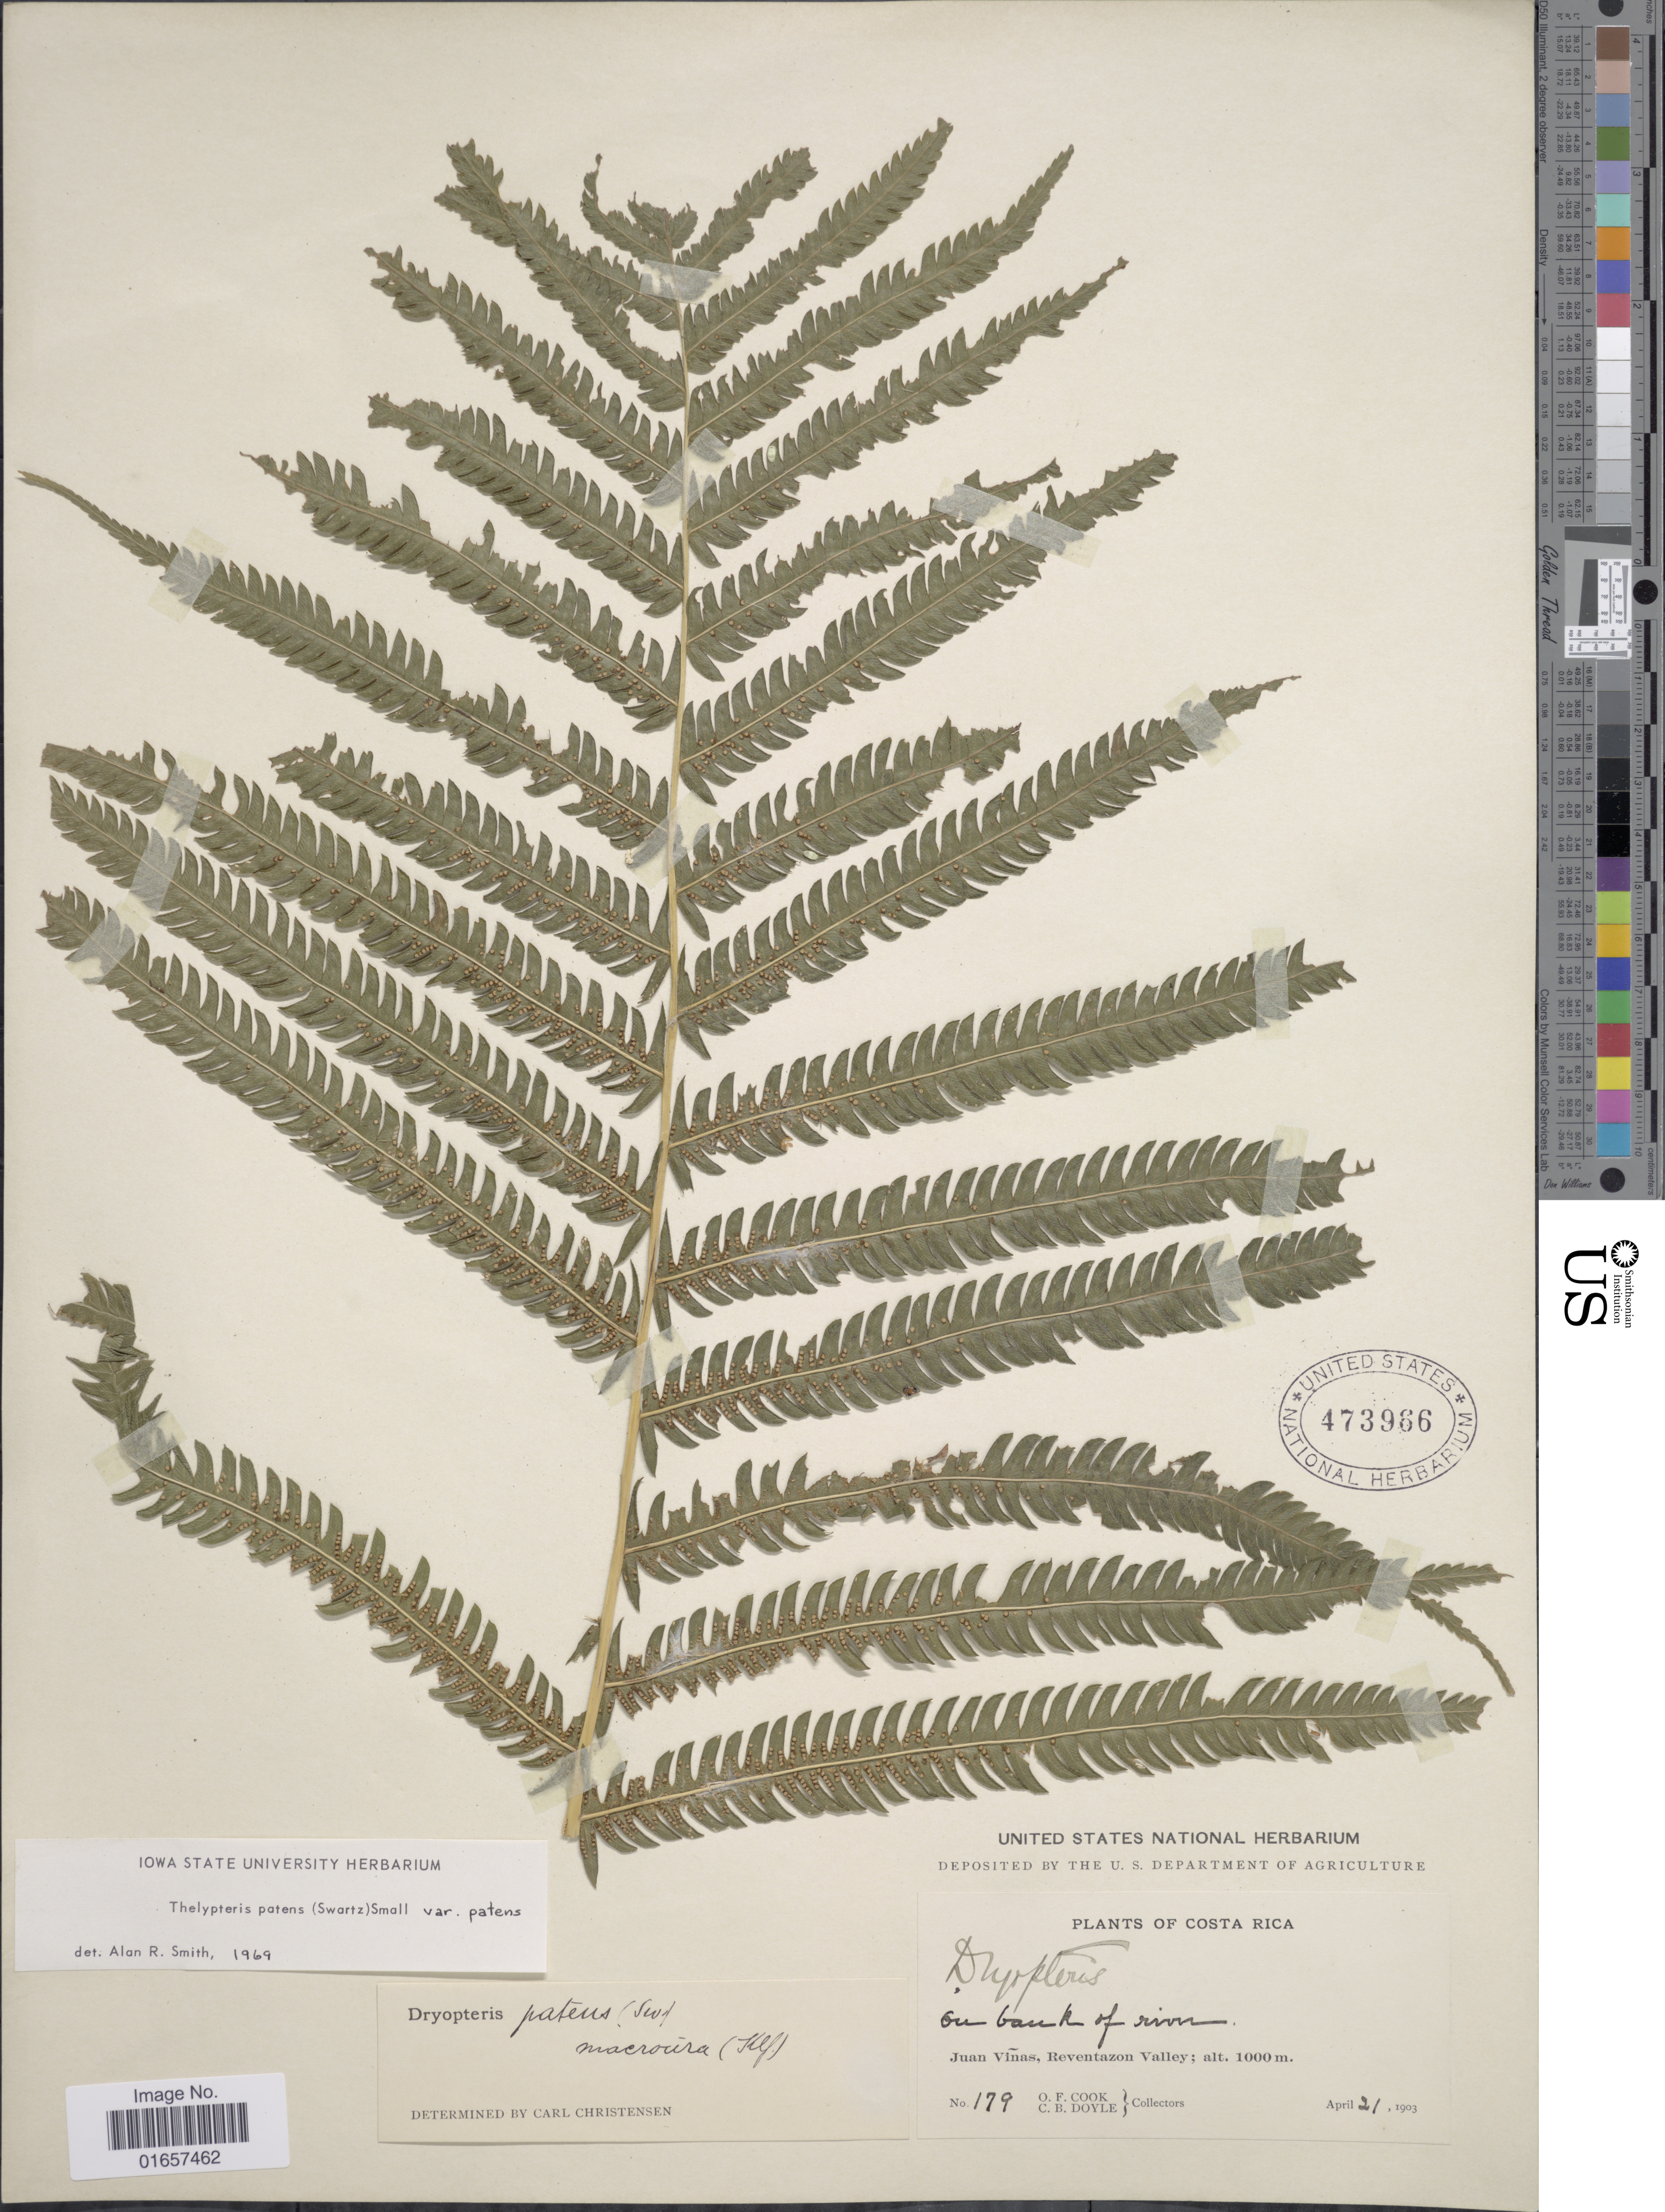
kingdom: Plantae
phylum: Tracheophyta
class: Polypodiopsida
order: Polypodiales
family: Thelypteridaceae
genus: Christella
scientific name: Christella patens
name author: (Sw.) Holttum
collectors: O. F. Cook & C. Doyle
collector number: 179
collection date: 1903-04-21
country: Costa Rica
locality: Costa Rica, On bank of river, Juan Viñas, Reventazon Valley.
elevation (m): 1000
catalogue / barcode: US 473966